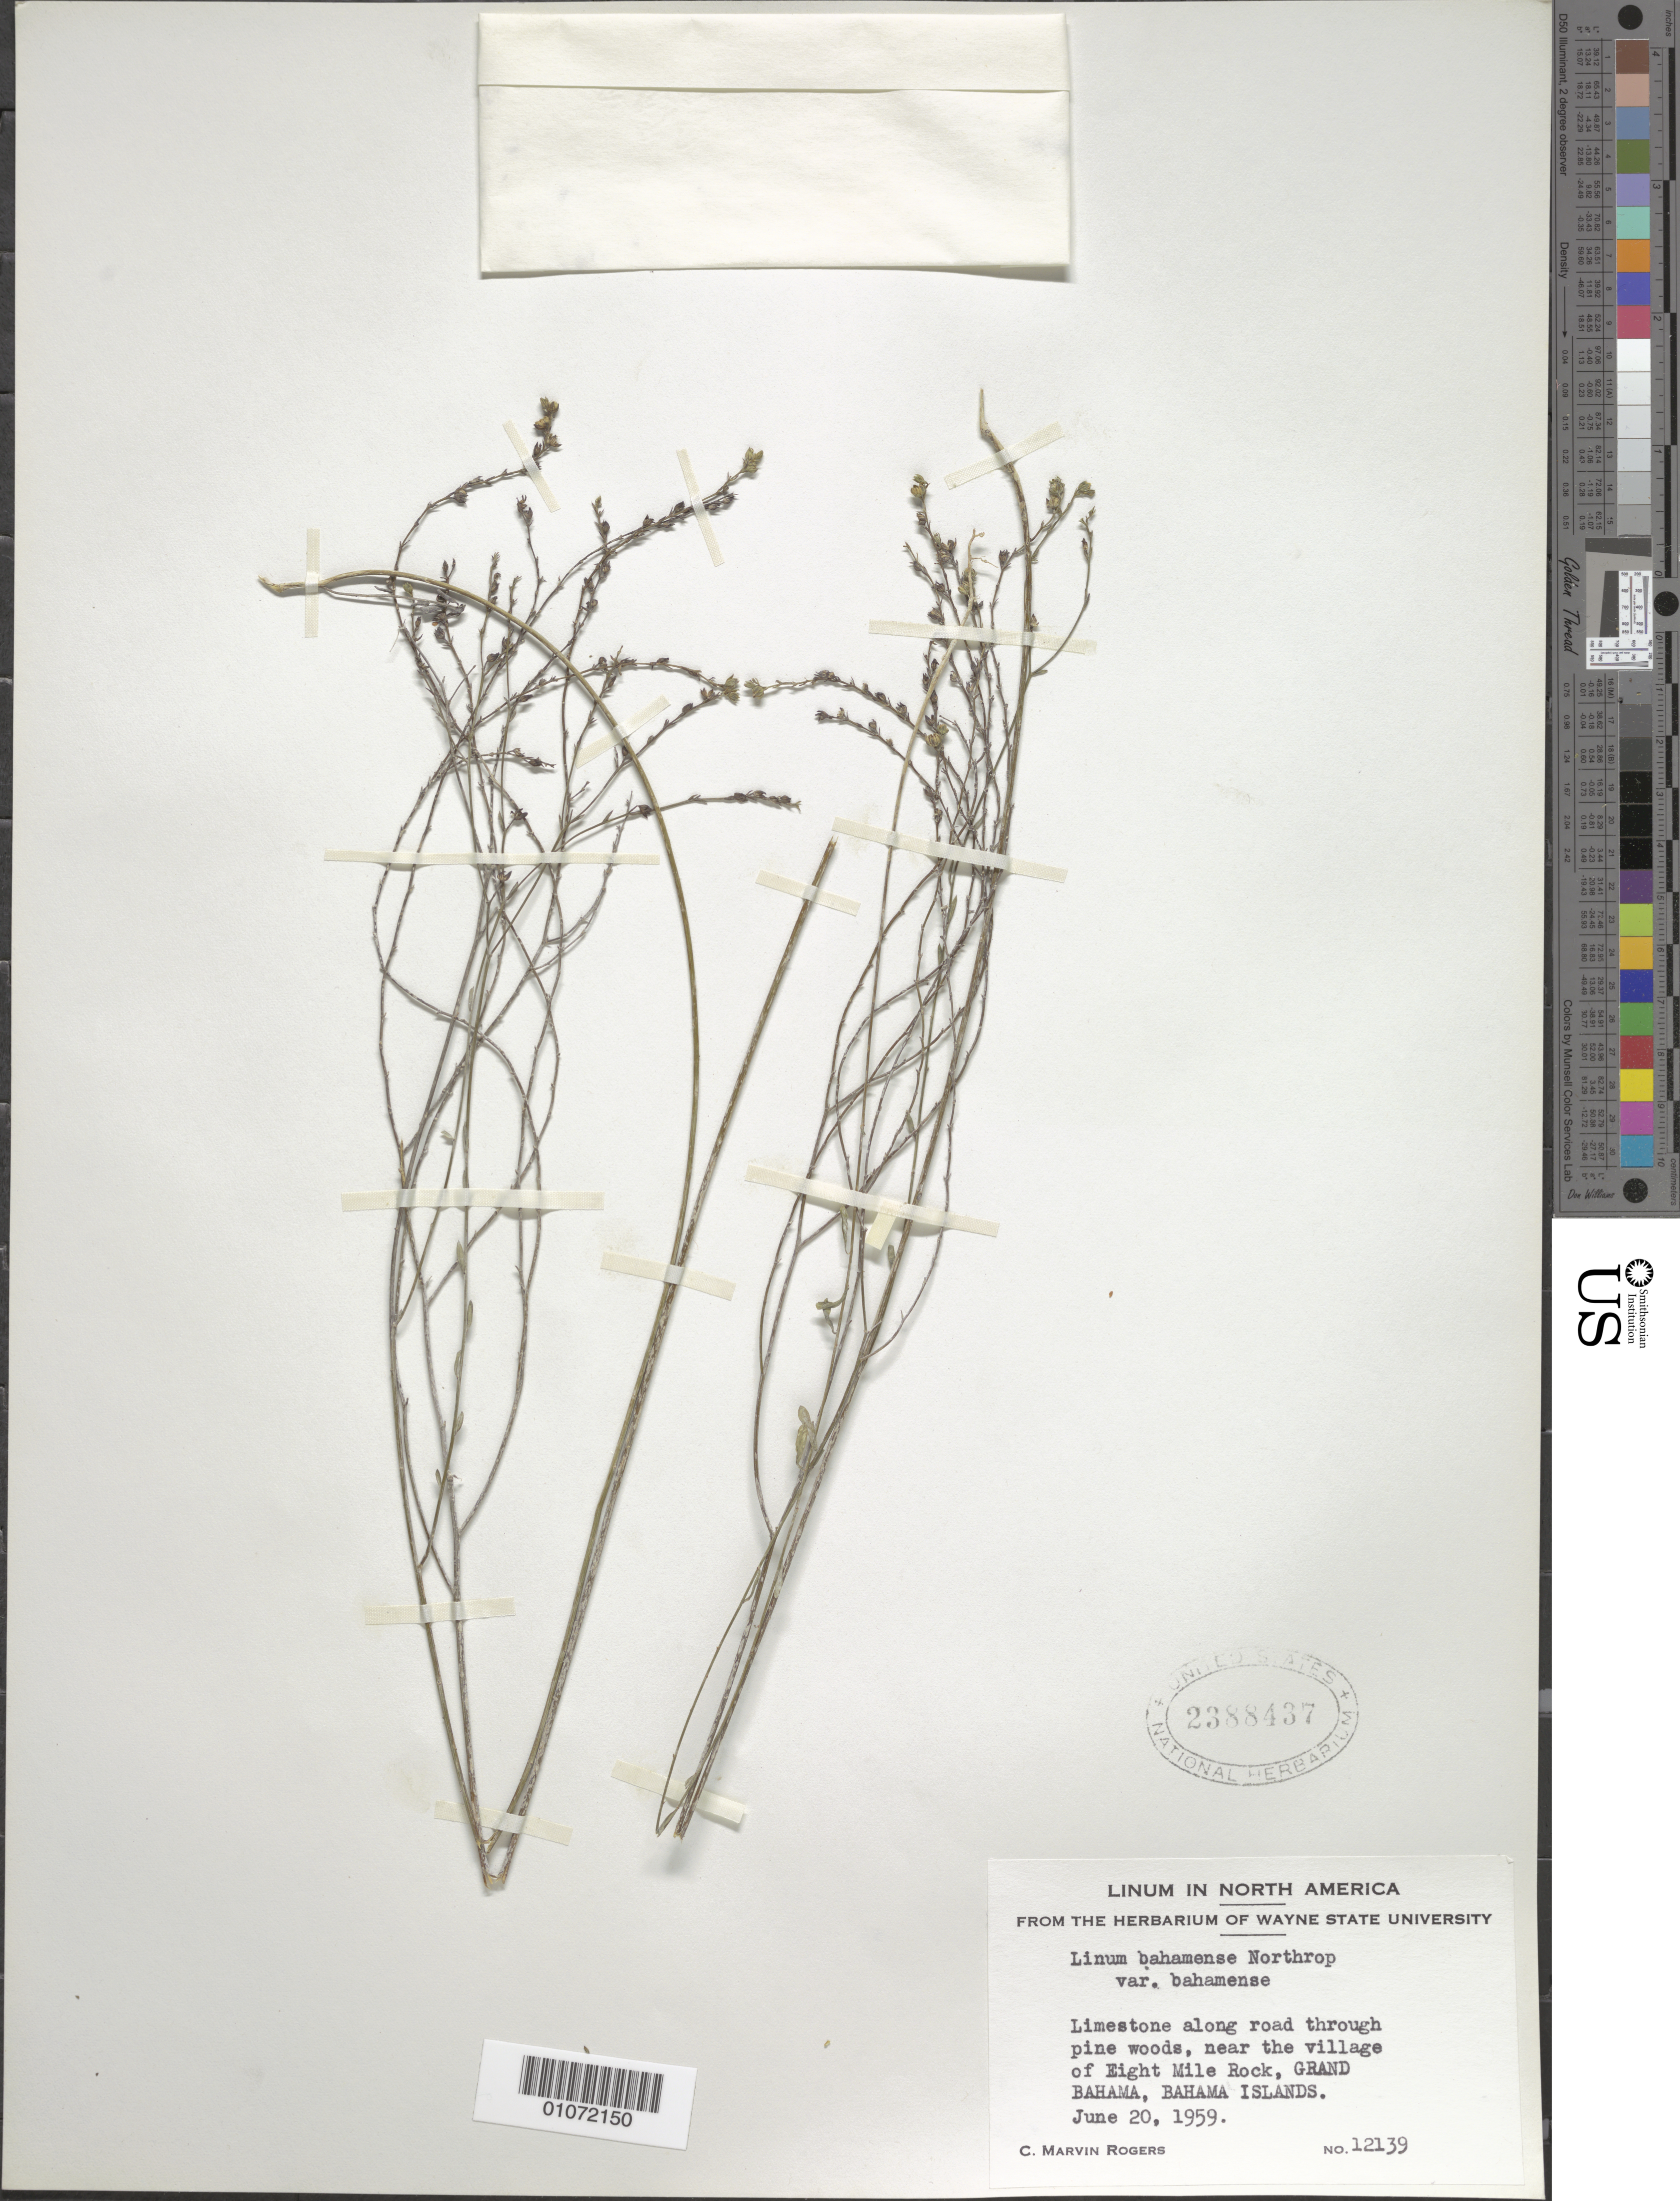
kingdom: Plantae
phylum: Tracheophyta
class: Magnoliopsida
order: Malpighiales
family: Linaceae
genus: Linum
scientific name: Linum bahamense var. bahamense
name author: Northr.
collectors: C. M. Rogers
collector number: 12139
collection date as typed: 20 Jun 1959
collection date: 1959-06-20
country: Bahamas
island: Grand Bahama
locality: Limestone along road through pine woods, near the village of Eight Mile Rock, GRAND BAHAMA, BAHAMA ISLANDS.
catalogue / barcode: US 2388437